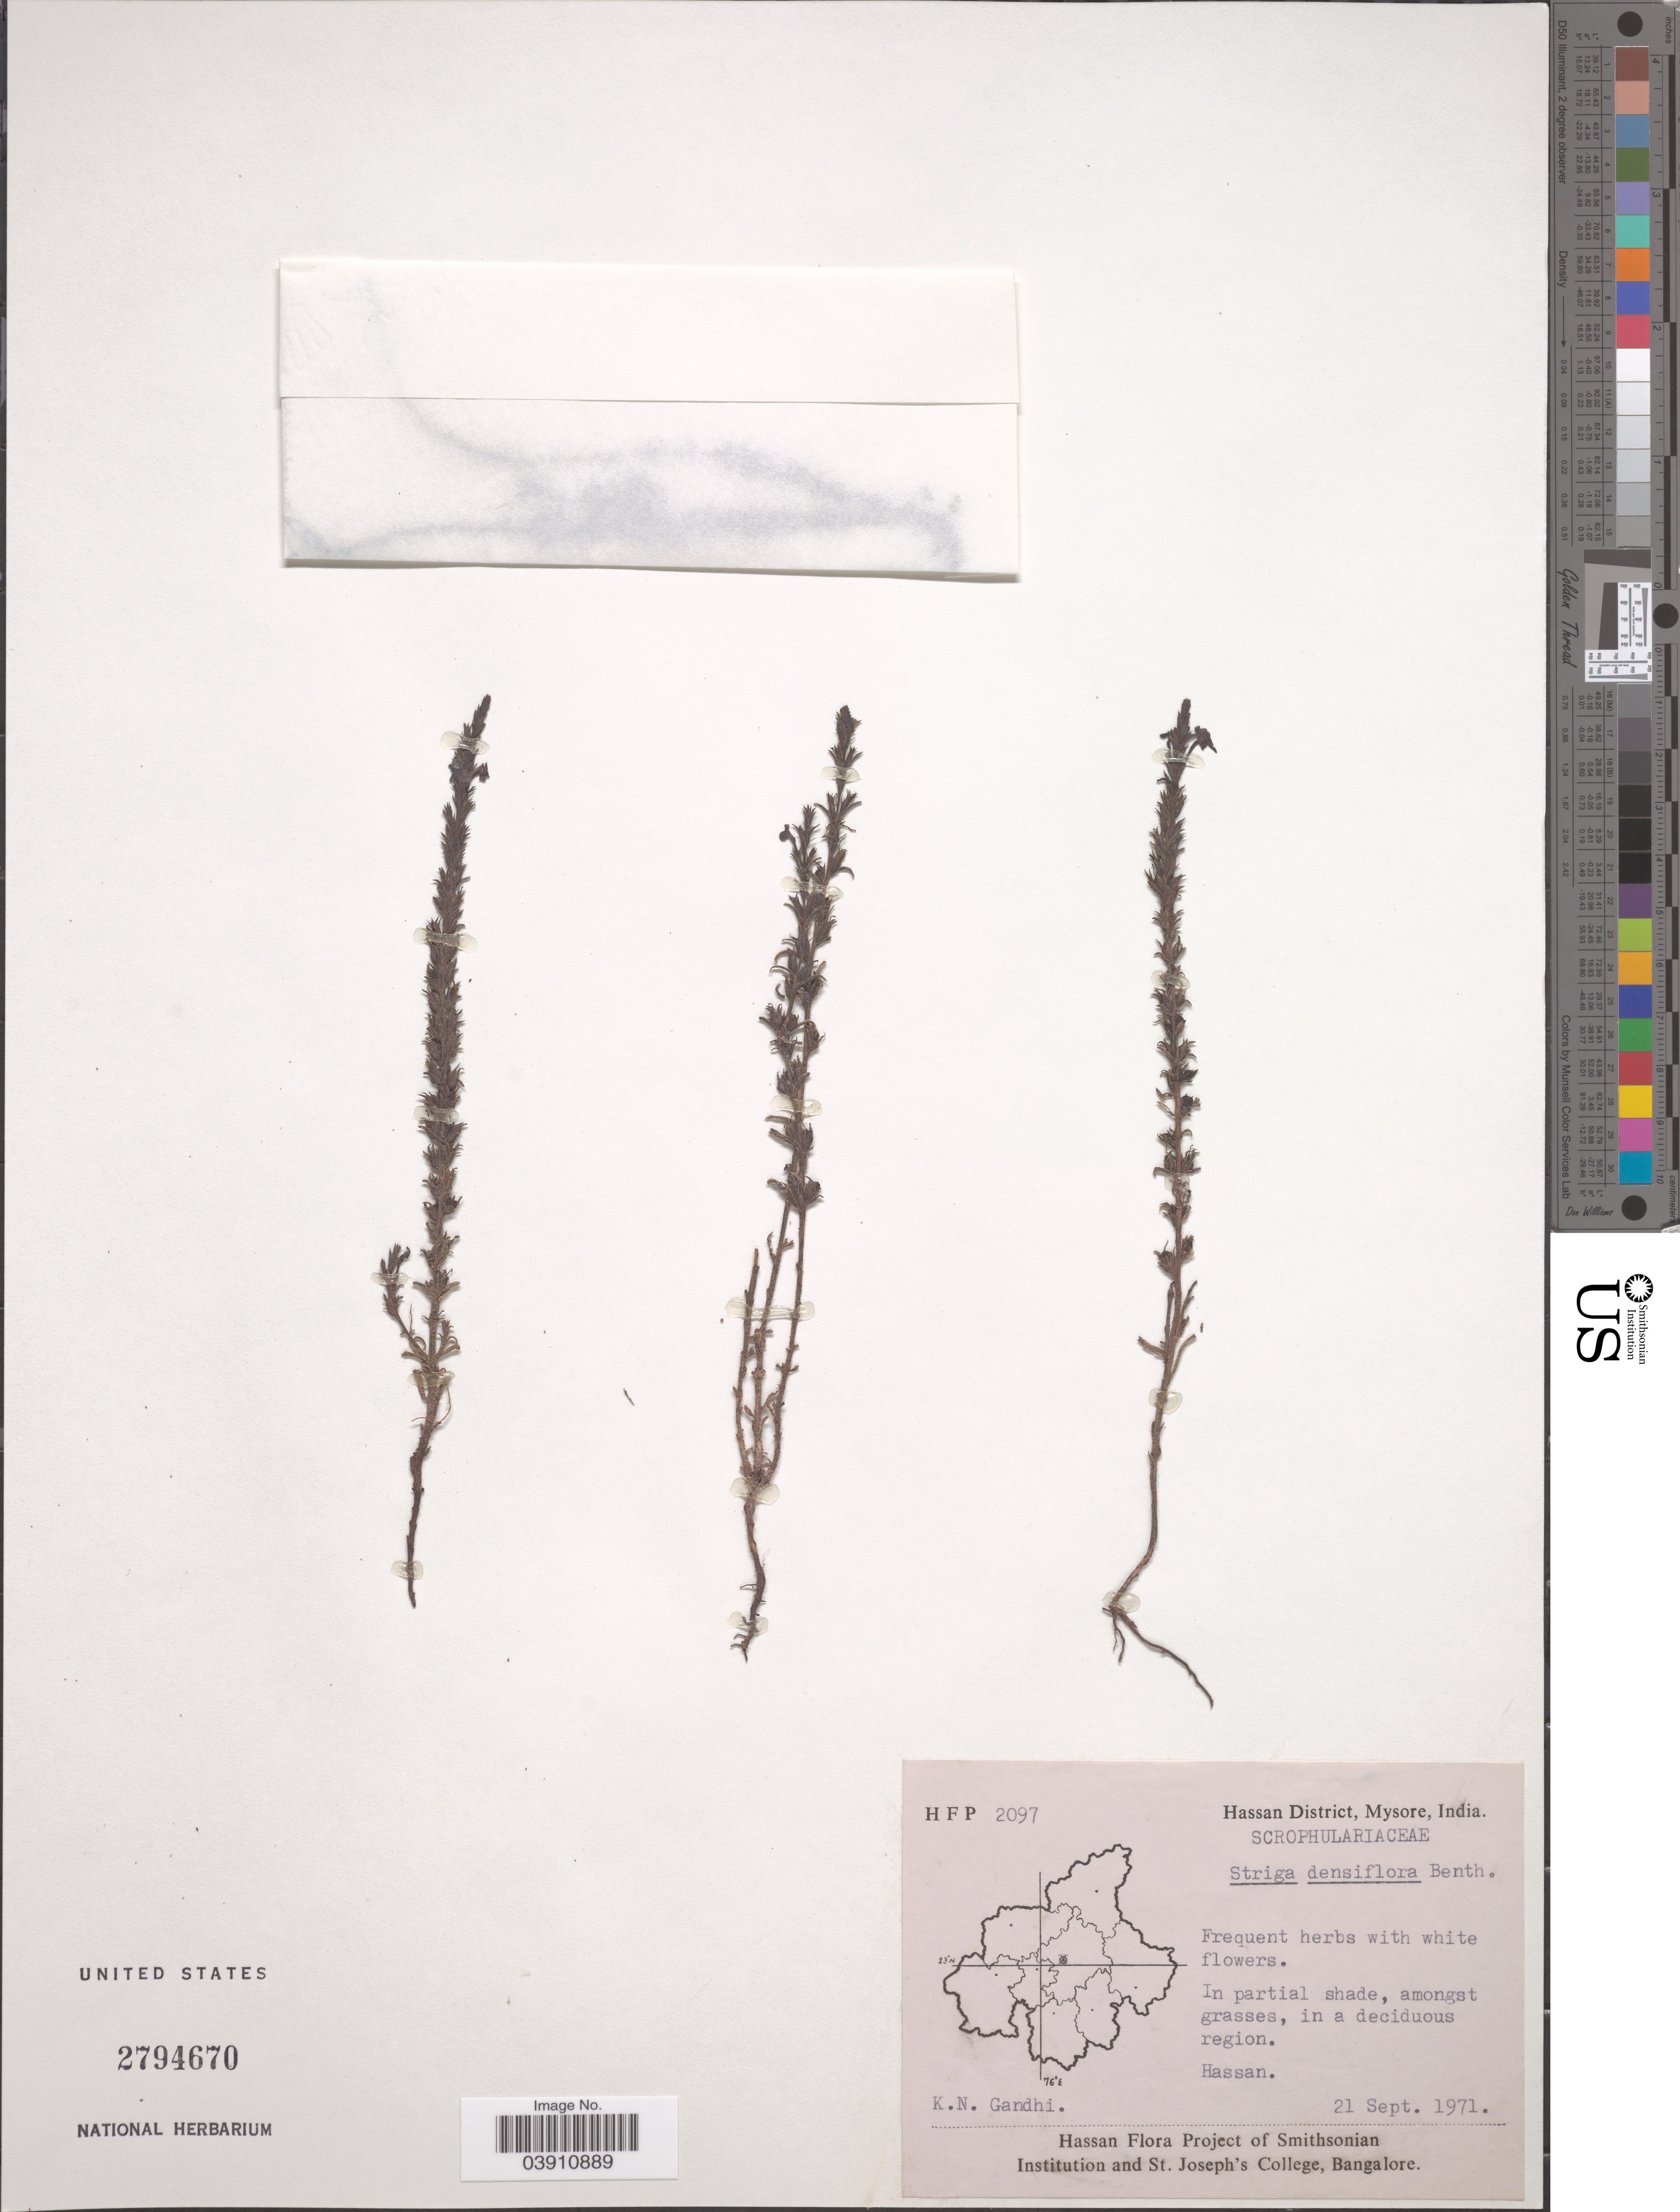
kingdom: Plantae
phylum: Tracheophyta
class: Magnoliopsida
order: Lamiales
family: Orobanchaceae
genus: Striga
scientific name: Striga sp.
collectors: K. N. Gandhi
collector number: HFP 2097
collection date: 1971-09-21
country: India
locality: Hassan District, Mysore. Hassan.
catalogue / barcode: US 2794670